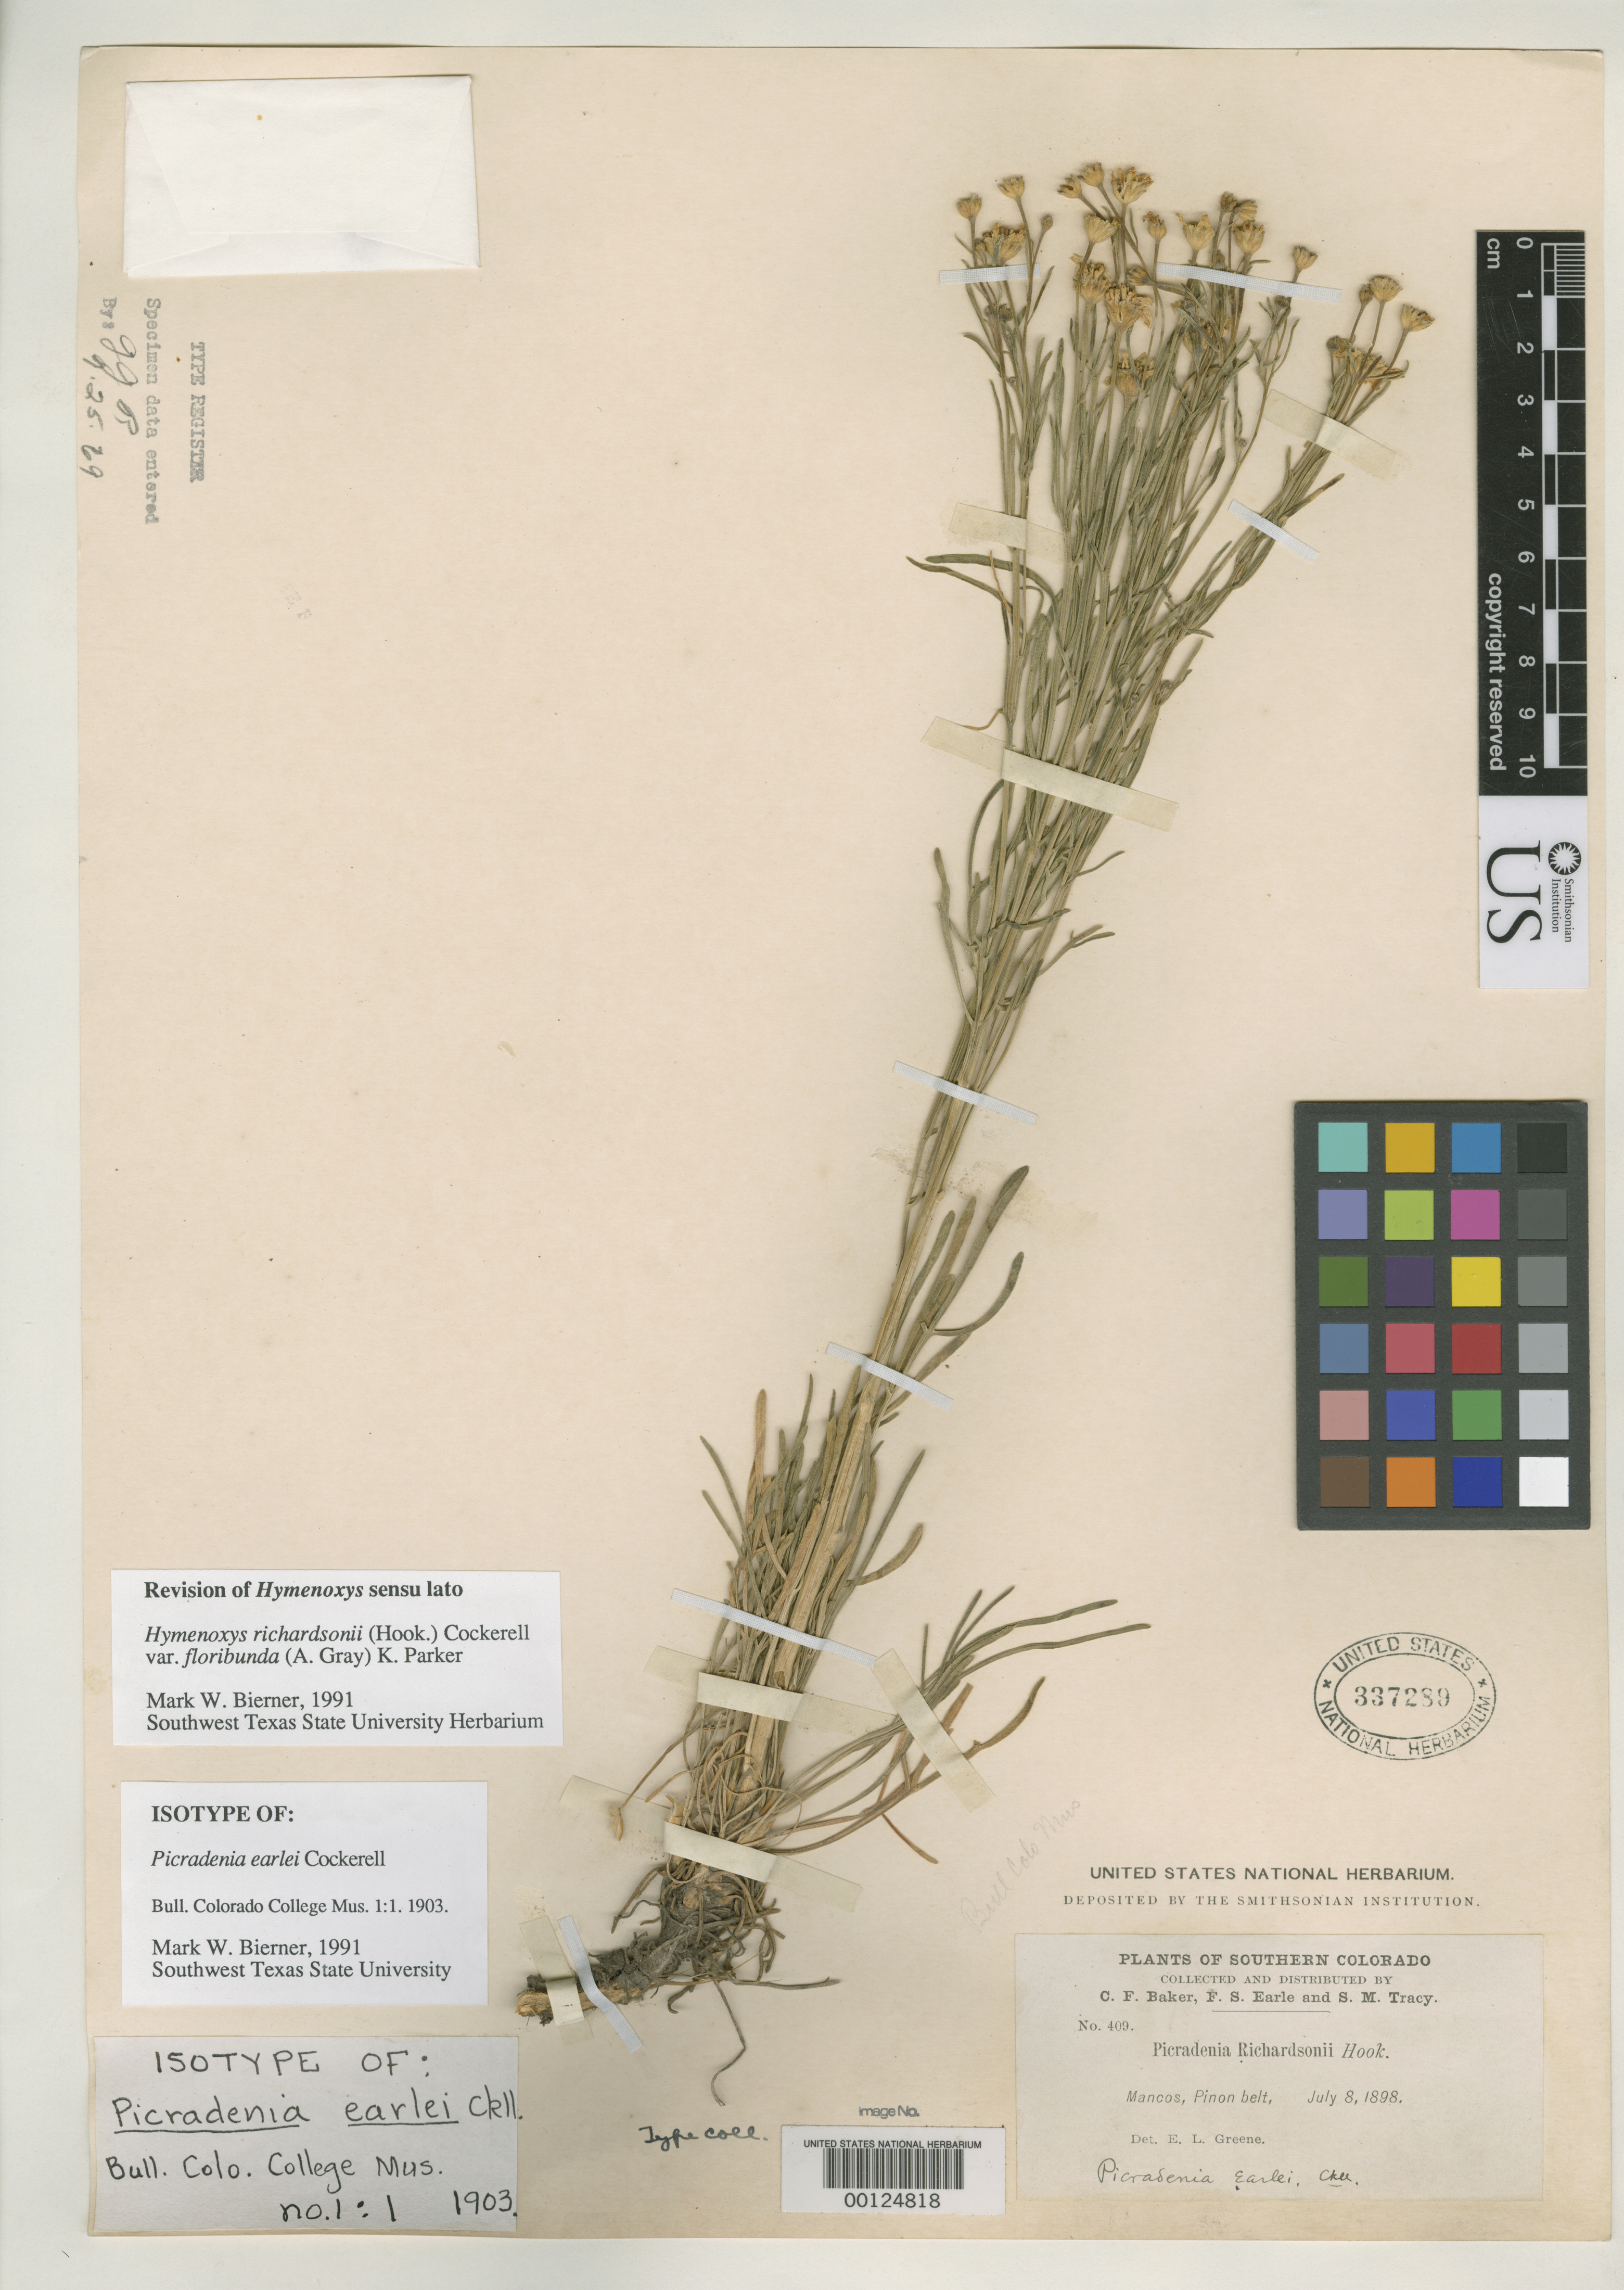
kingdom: Plantae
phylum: Tracheophyta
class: Magnoliopsida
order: Asterales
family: Asteraceae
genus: Picradenia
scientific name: Picradenia earlei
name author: Cockerell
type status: Isotype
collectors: C. F. Baker, F. S. Earle & S. M. Tracy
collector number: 409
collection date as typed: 08 Jul 1898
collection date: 1898-07-08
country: United States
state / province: Colorado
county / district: Montezuma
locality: Mancos.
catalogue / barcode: US 337289